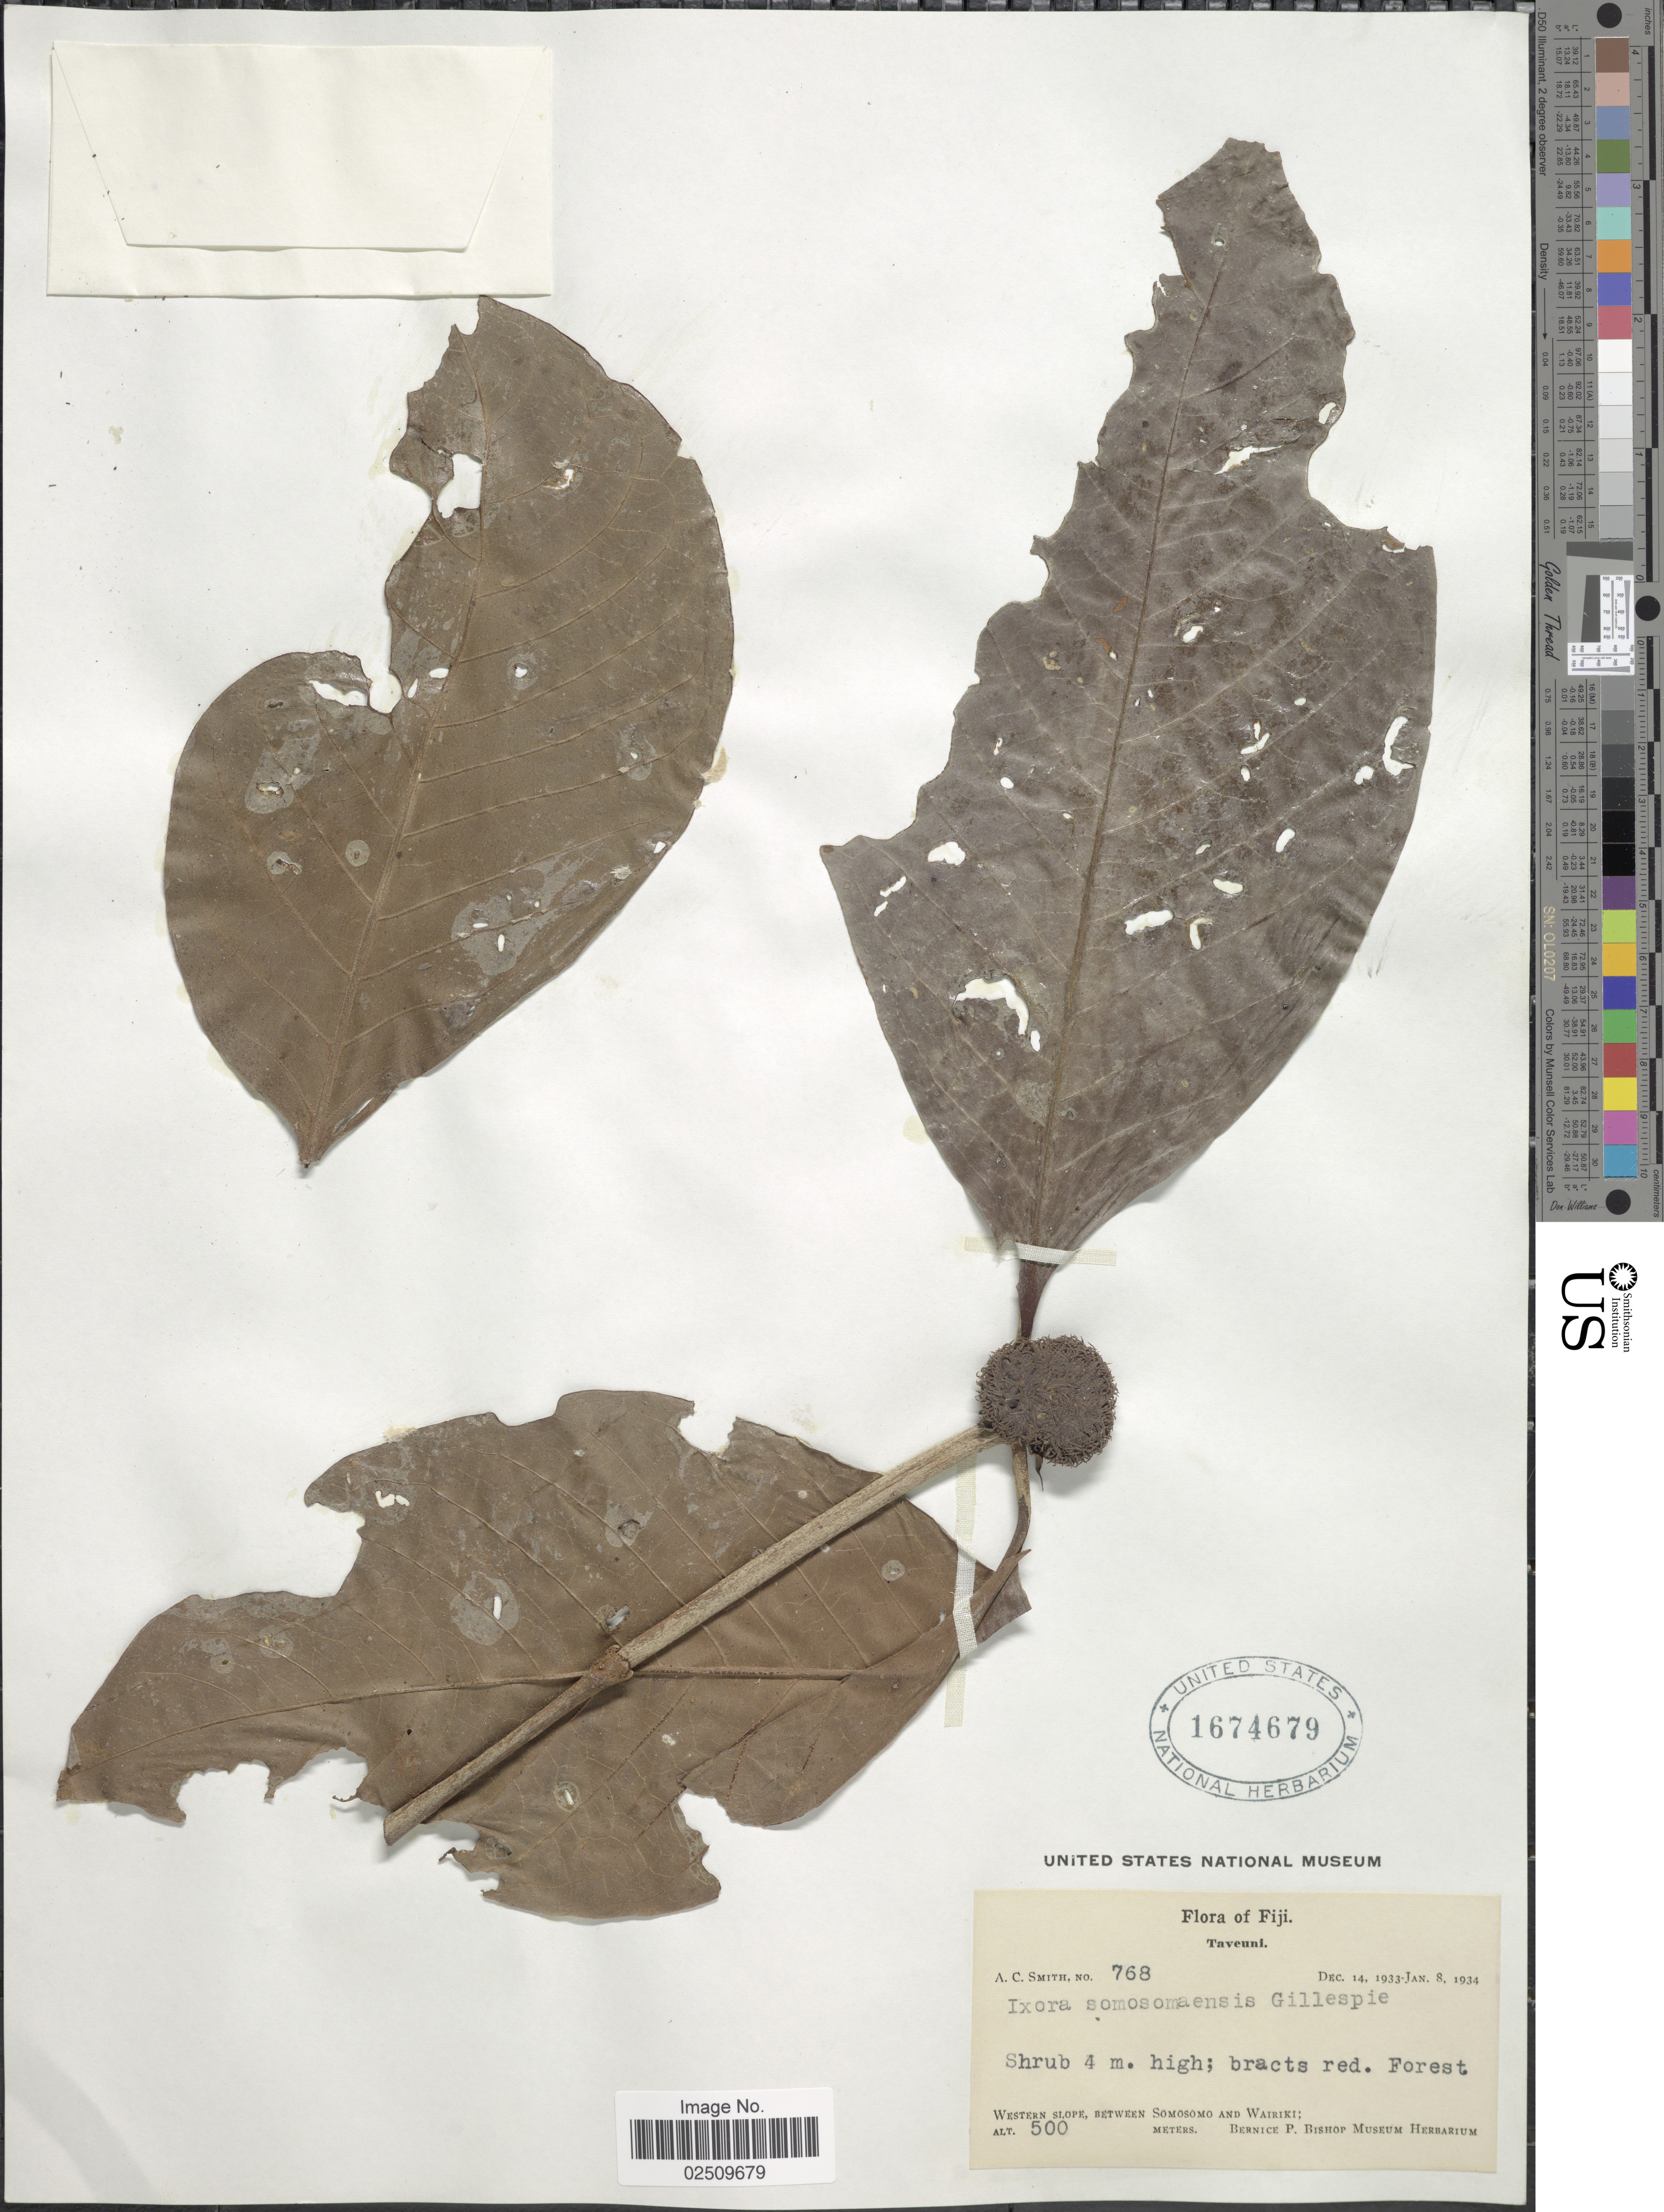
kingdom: Plantae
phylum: Tracheophyta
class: Magnoliopsida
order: Gentianales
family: Rubiaceae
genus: Ixora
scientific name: Ixora somosomaensis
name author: Gillespie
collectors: A. C. Smith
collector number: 768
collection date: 1933-12-14/1934-01-08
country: Fiji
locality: Taveuni, Forest, Western slope between Somosomo and Wairiki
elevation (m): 500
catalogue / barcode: US 1674679